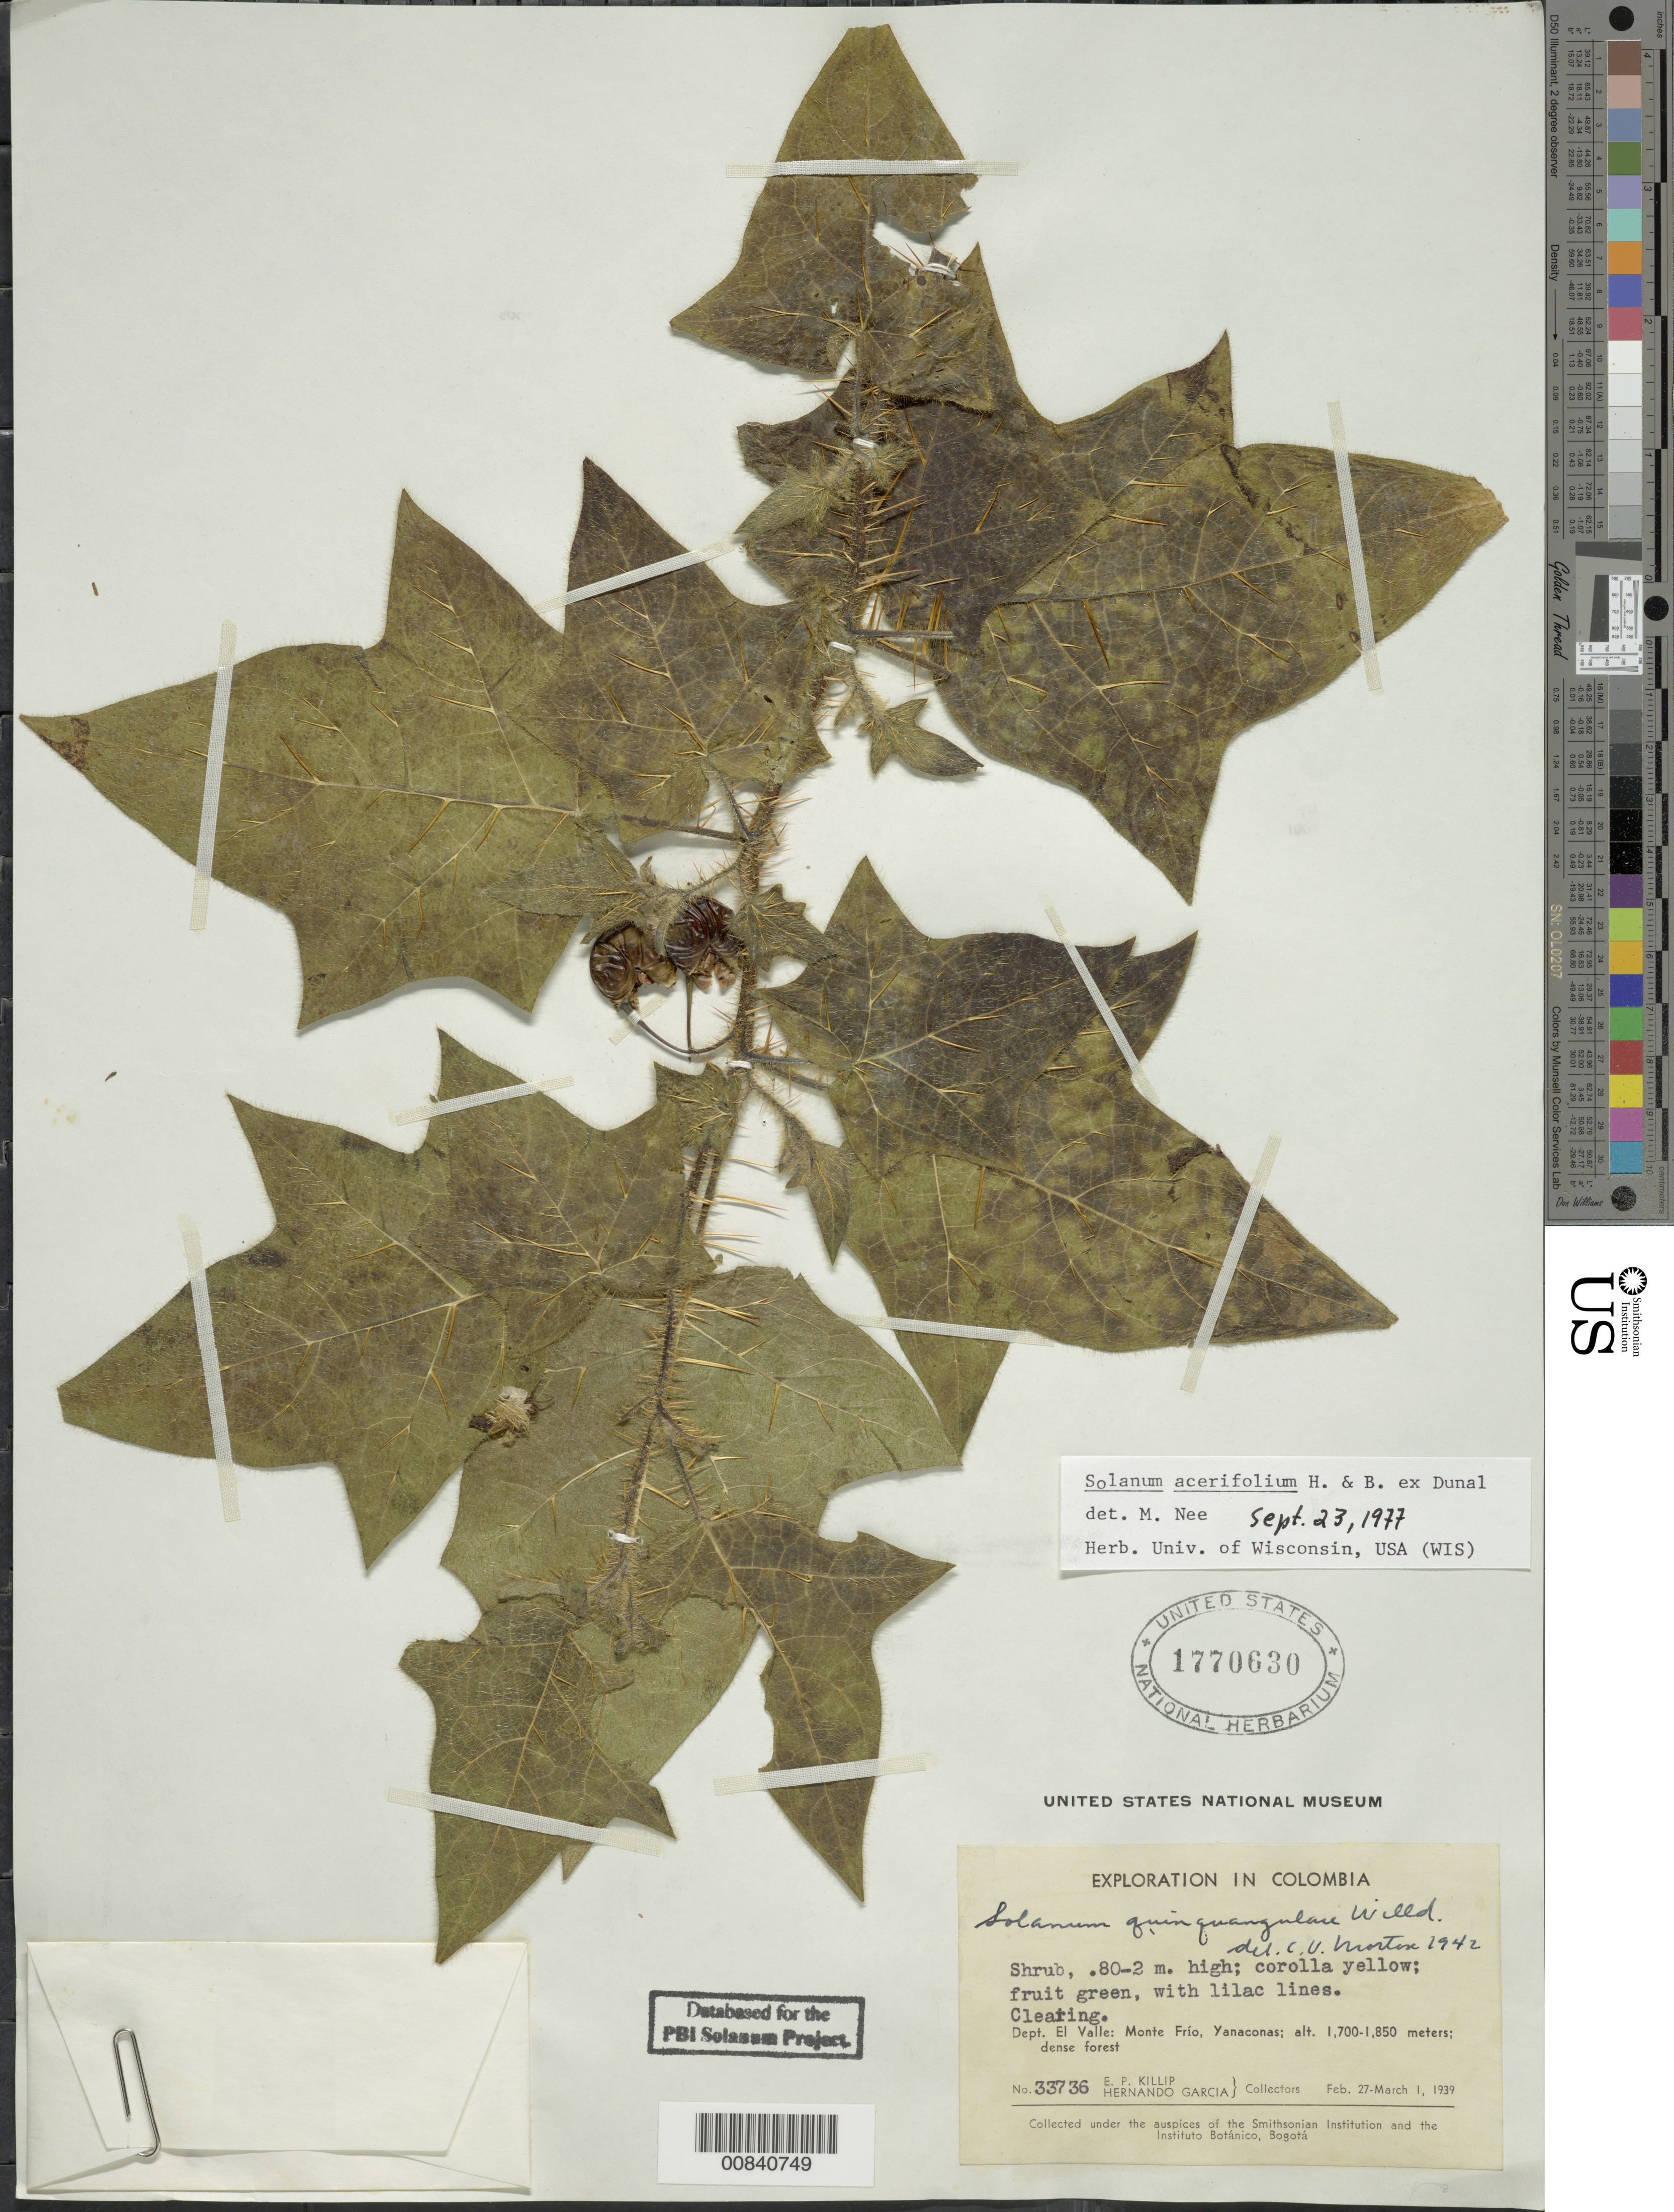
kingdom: Plantae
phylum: Tracheophyta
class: Magnoliopsida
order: Solanales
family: Solanaceae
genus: Solanum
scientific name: Solanum acerifolium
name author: Humb. & Bonpl. ex Dunal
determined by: Nee, Michael H.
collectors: E. P. Killip & H. Garcia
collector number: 33736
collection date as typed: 27 Feb 1939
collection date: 1939-02-27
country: Colombia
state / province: Valle del Cauca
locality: Yanaconas.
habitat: Clearing. Dense forest.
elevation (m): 1700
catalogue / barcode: US 1770630